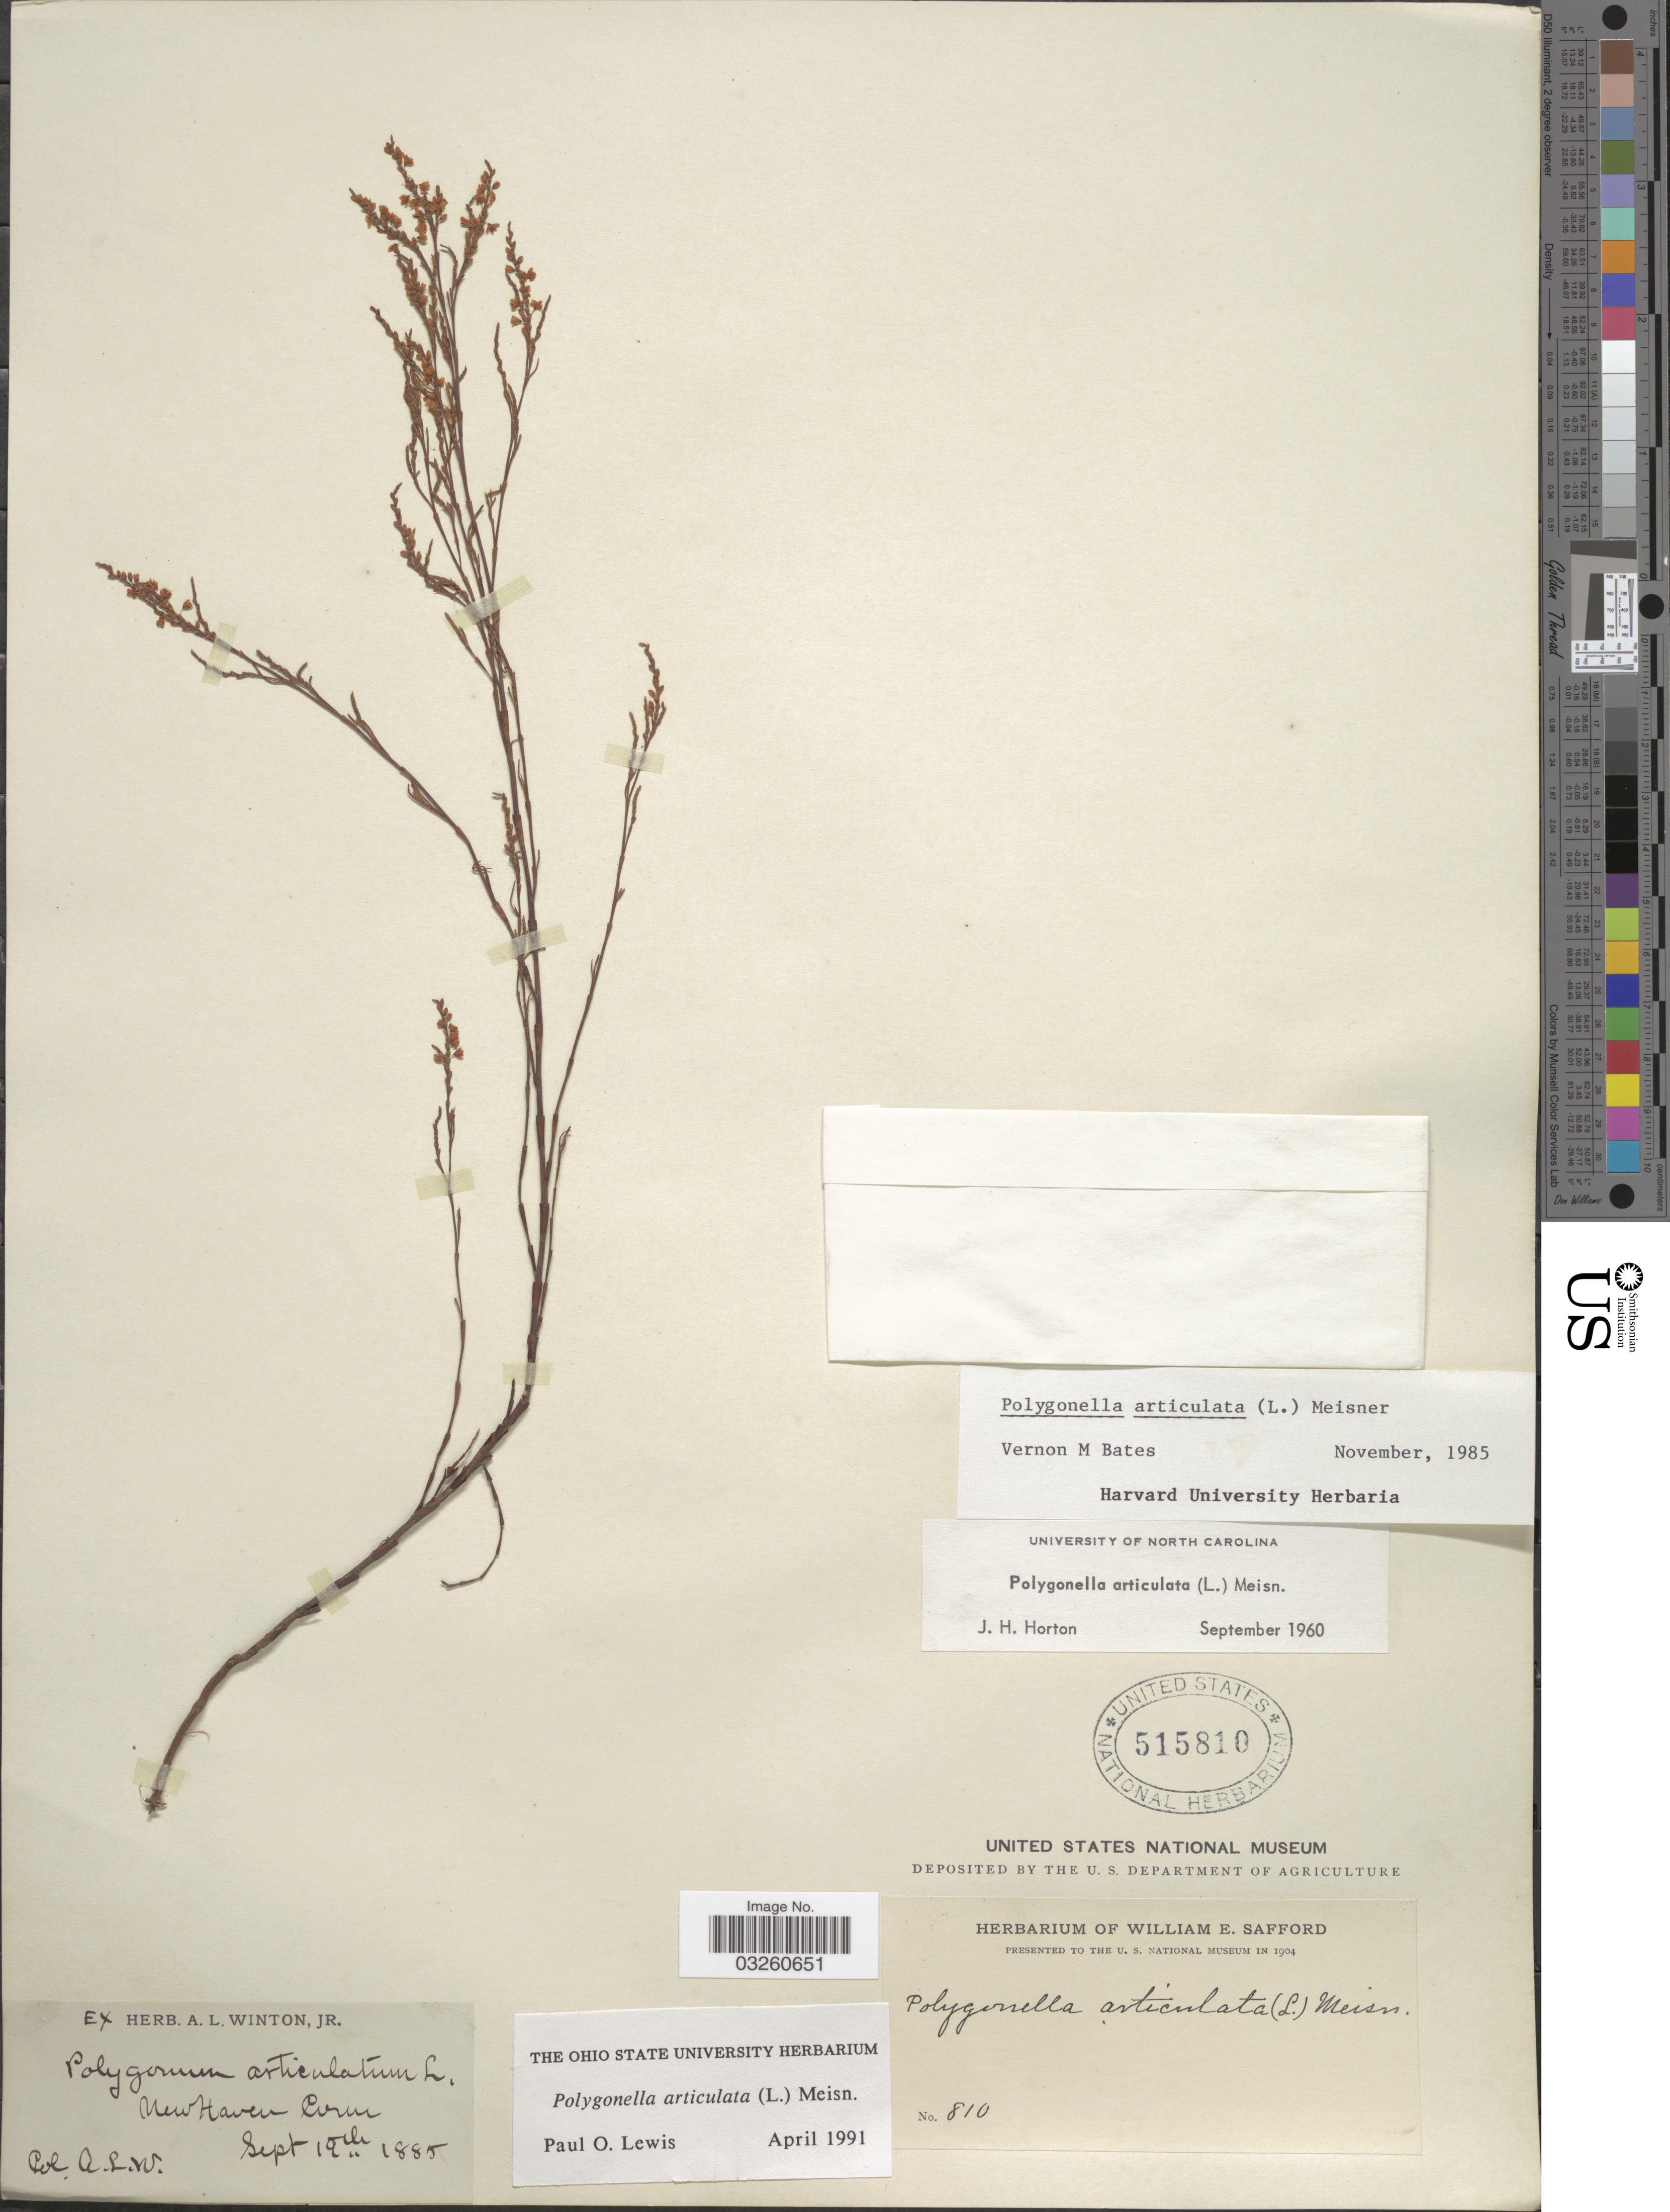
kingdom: Plantae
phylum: Tracheophyta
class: Magnoliopsida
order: Caryophyllales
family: Polygonaceae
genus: Polygonella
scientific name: Polygonella articulata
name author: (L.) Meisn.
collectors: A. Winton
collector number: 810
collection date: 1885-09-10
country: United States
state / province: Connecticut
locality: New Haven.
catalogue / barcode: US 515810